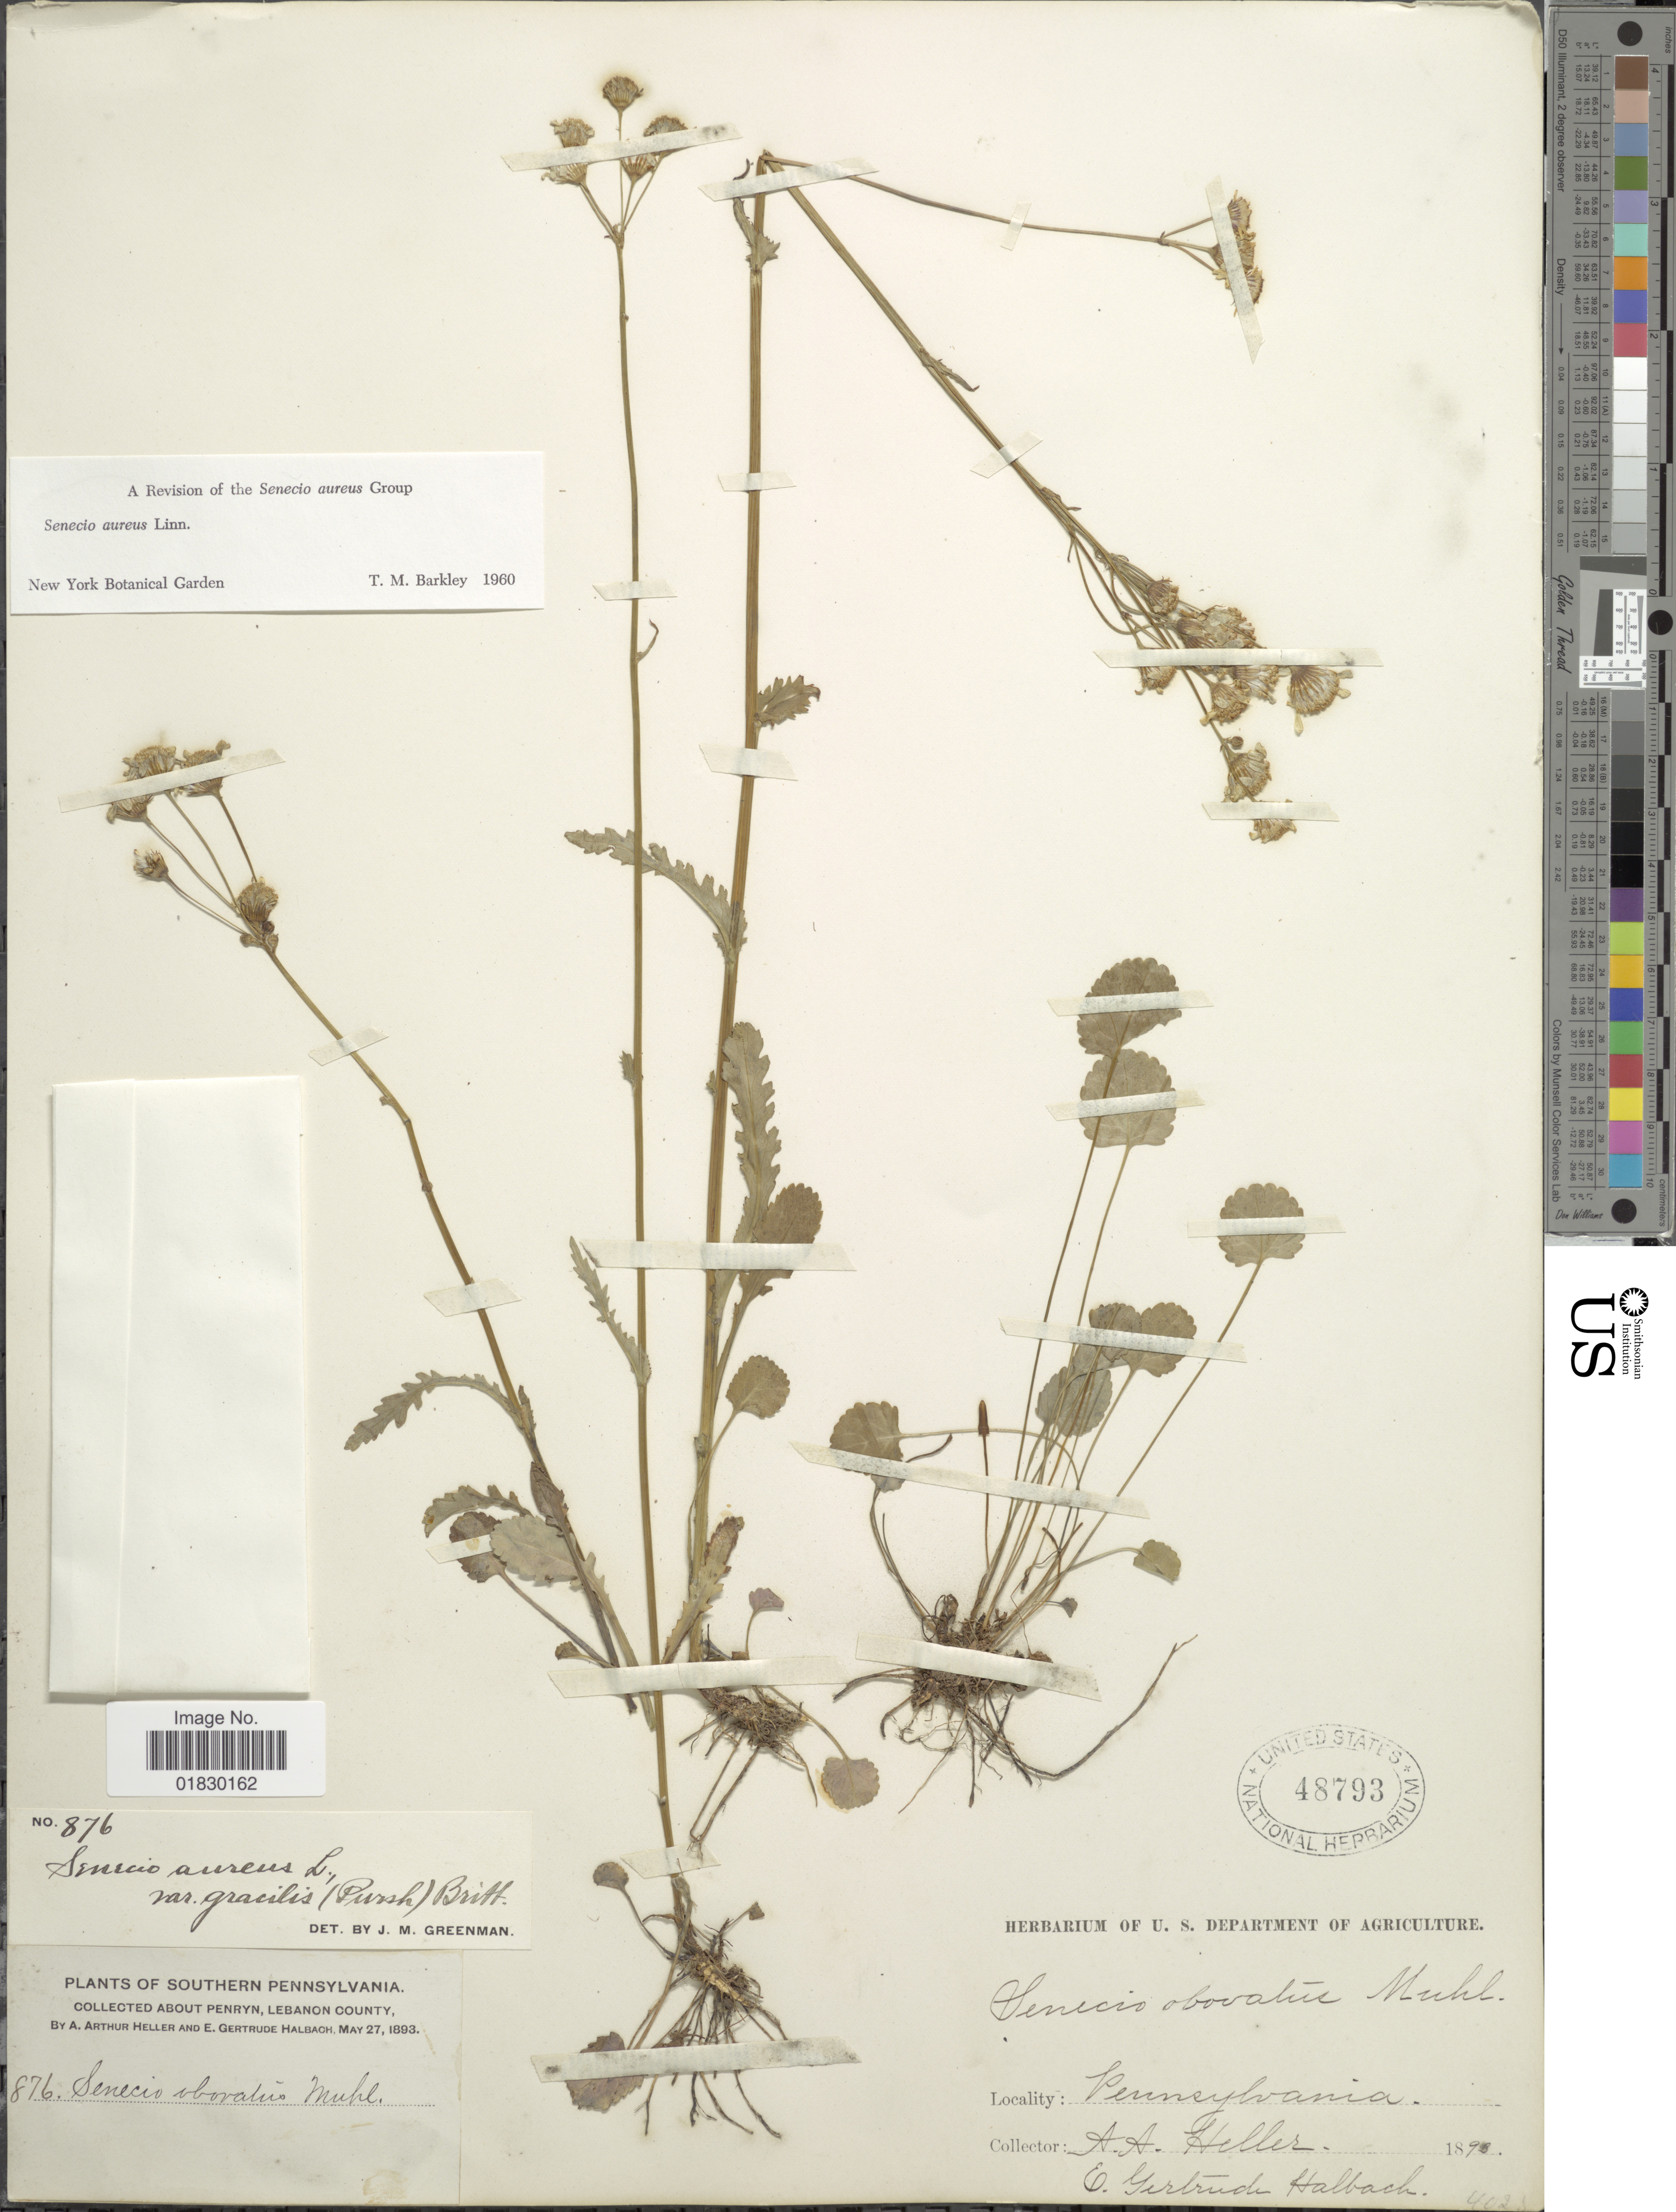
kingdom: Plantae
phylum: Tracheophyta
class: Magnoliopsida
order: Asterales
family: Asteraceae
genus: Packera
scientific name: Packera aurea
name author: (L.) Á. Löve & D. Löve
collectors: A. A. Heller & E. G. Halbach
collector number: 876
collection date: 1893-05-27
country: United States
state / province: Pennsylvania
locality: Southern Pennsylvania, About Penryn, Lebanon County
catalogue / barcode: US 48793